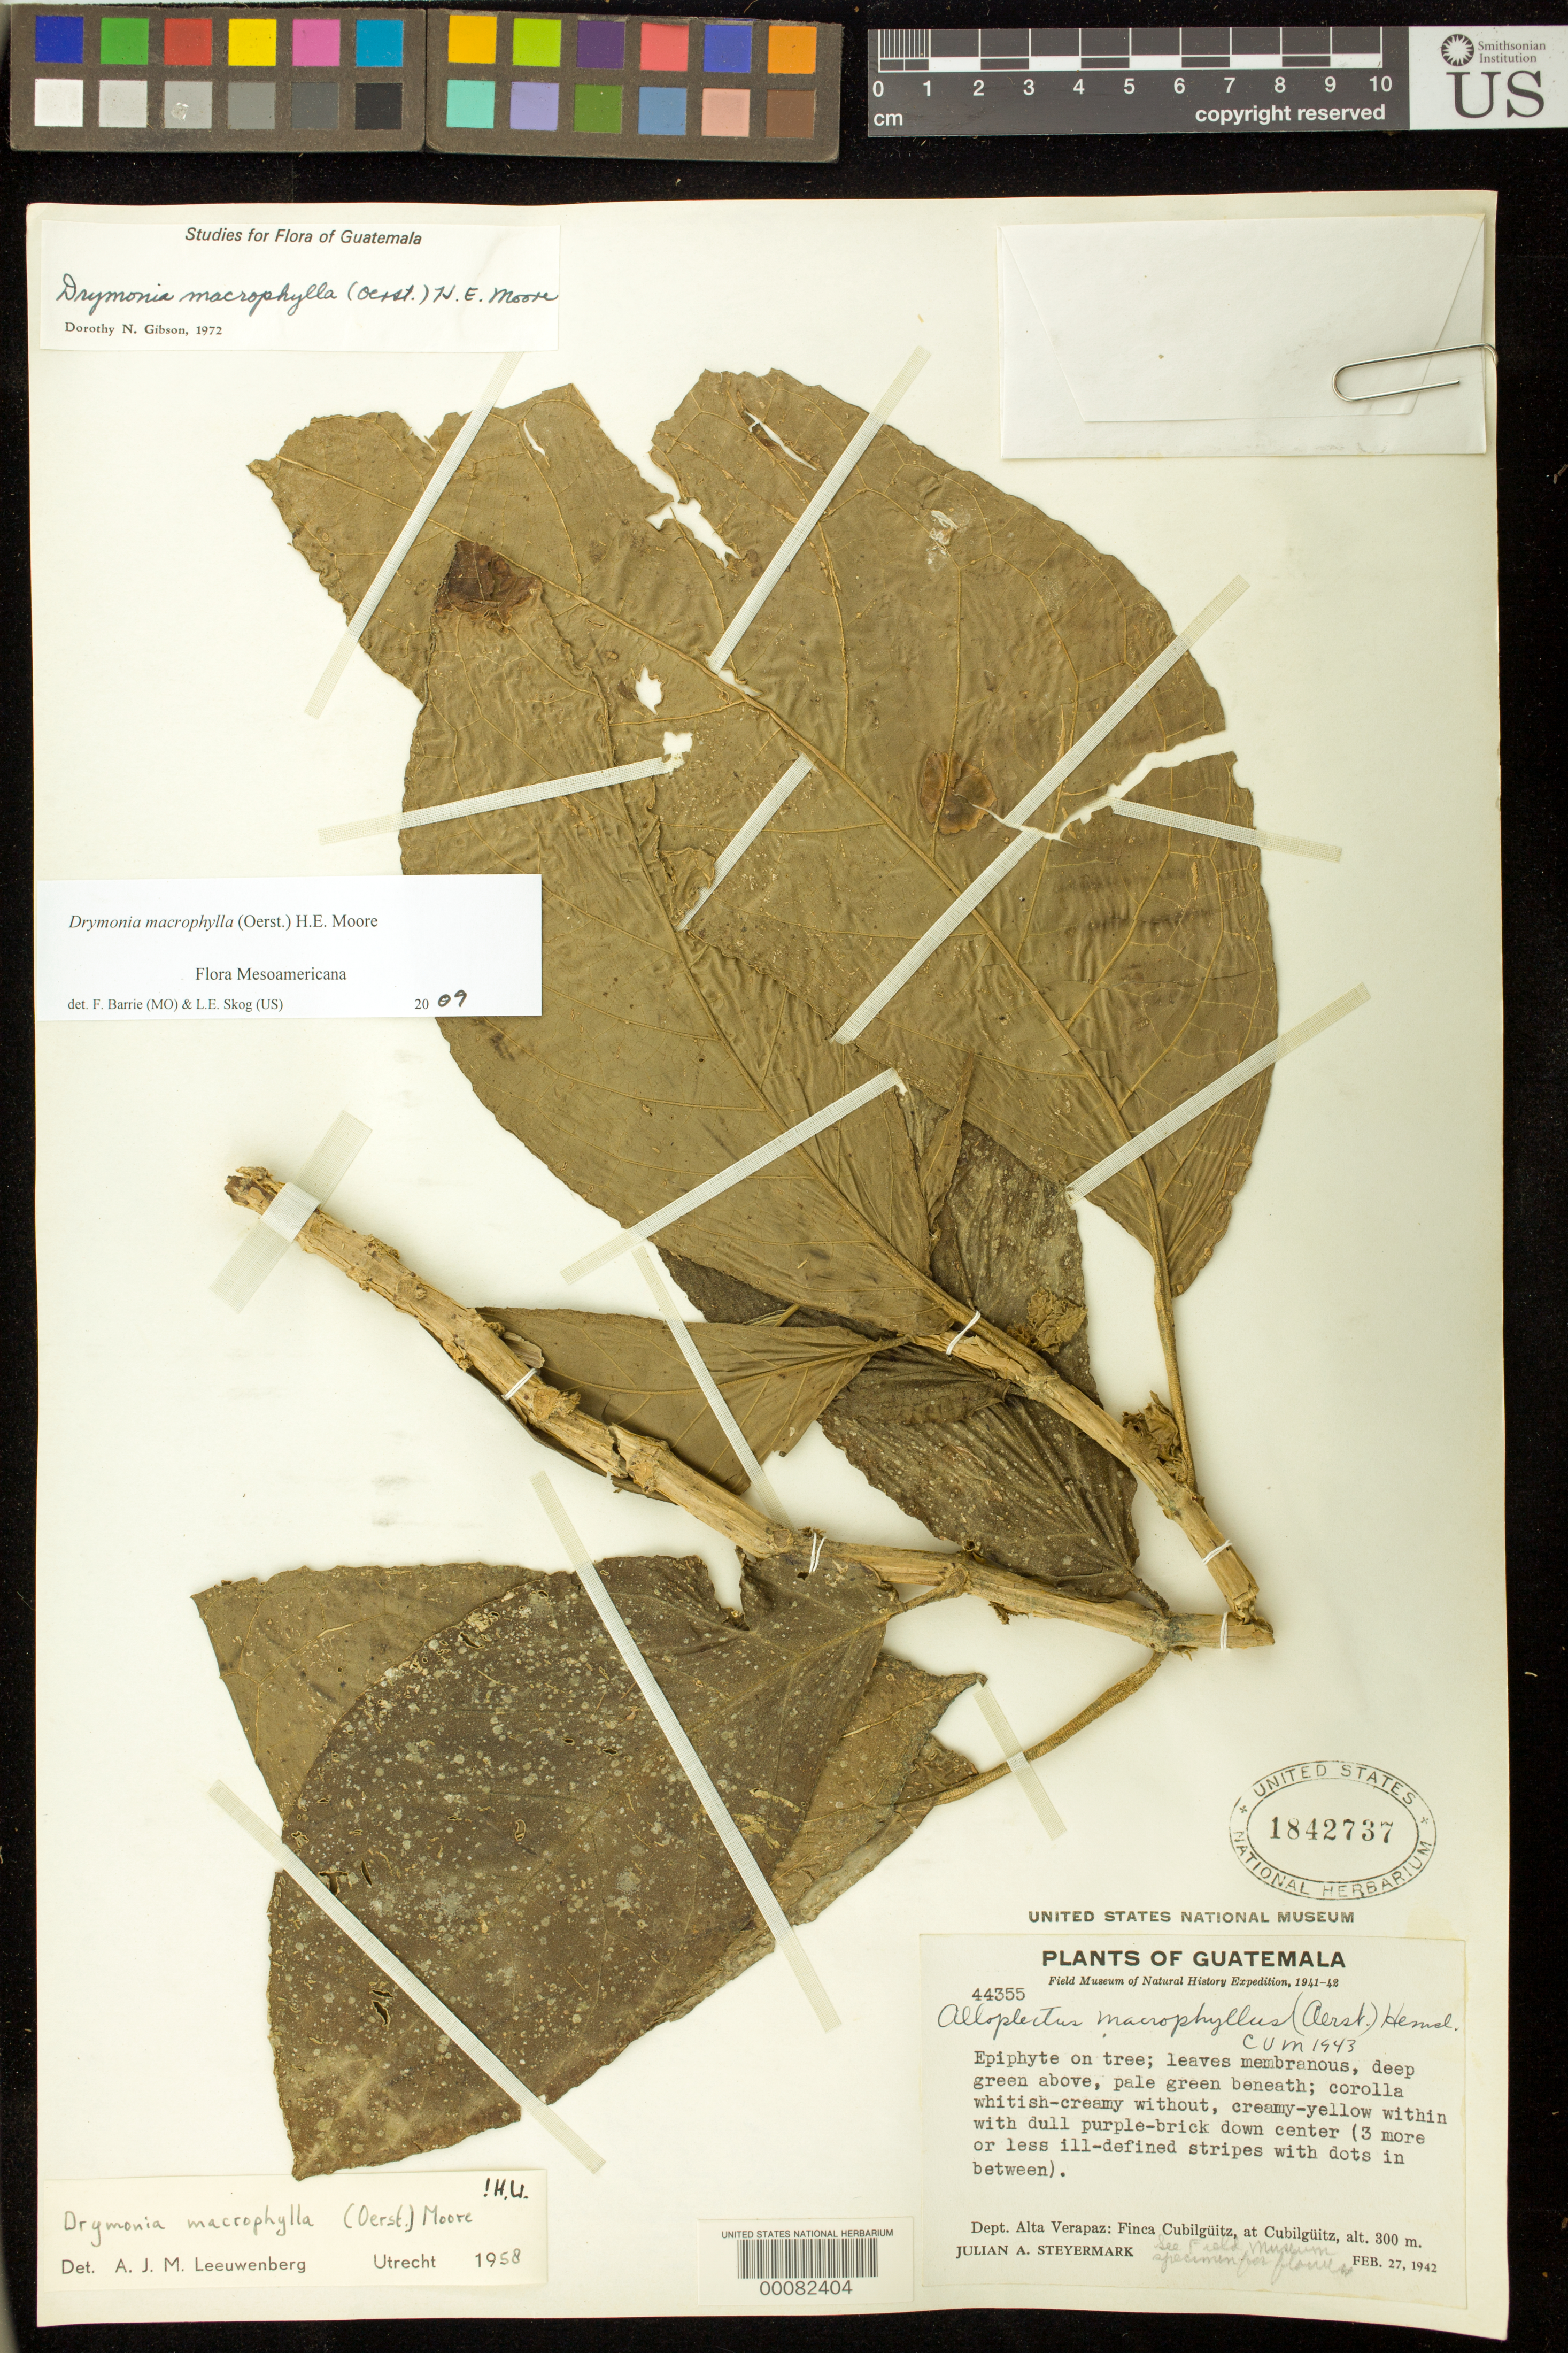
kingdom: Plantae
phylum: Tracheophyta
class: Magnoliopsida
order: Lamiales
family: Gesneriaceae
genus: Drymonia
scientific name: Drymonia macrophylla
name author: (Oerst.) H.E. Moore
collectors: J. Steyermark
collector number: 44355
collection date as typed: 27 Feb 1942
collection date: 1942-02-27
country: Guatemala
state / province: Alta Verapaz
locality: Finca Cubilguitz, at Cubilguitz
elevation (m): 300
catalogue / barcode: US 1842737